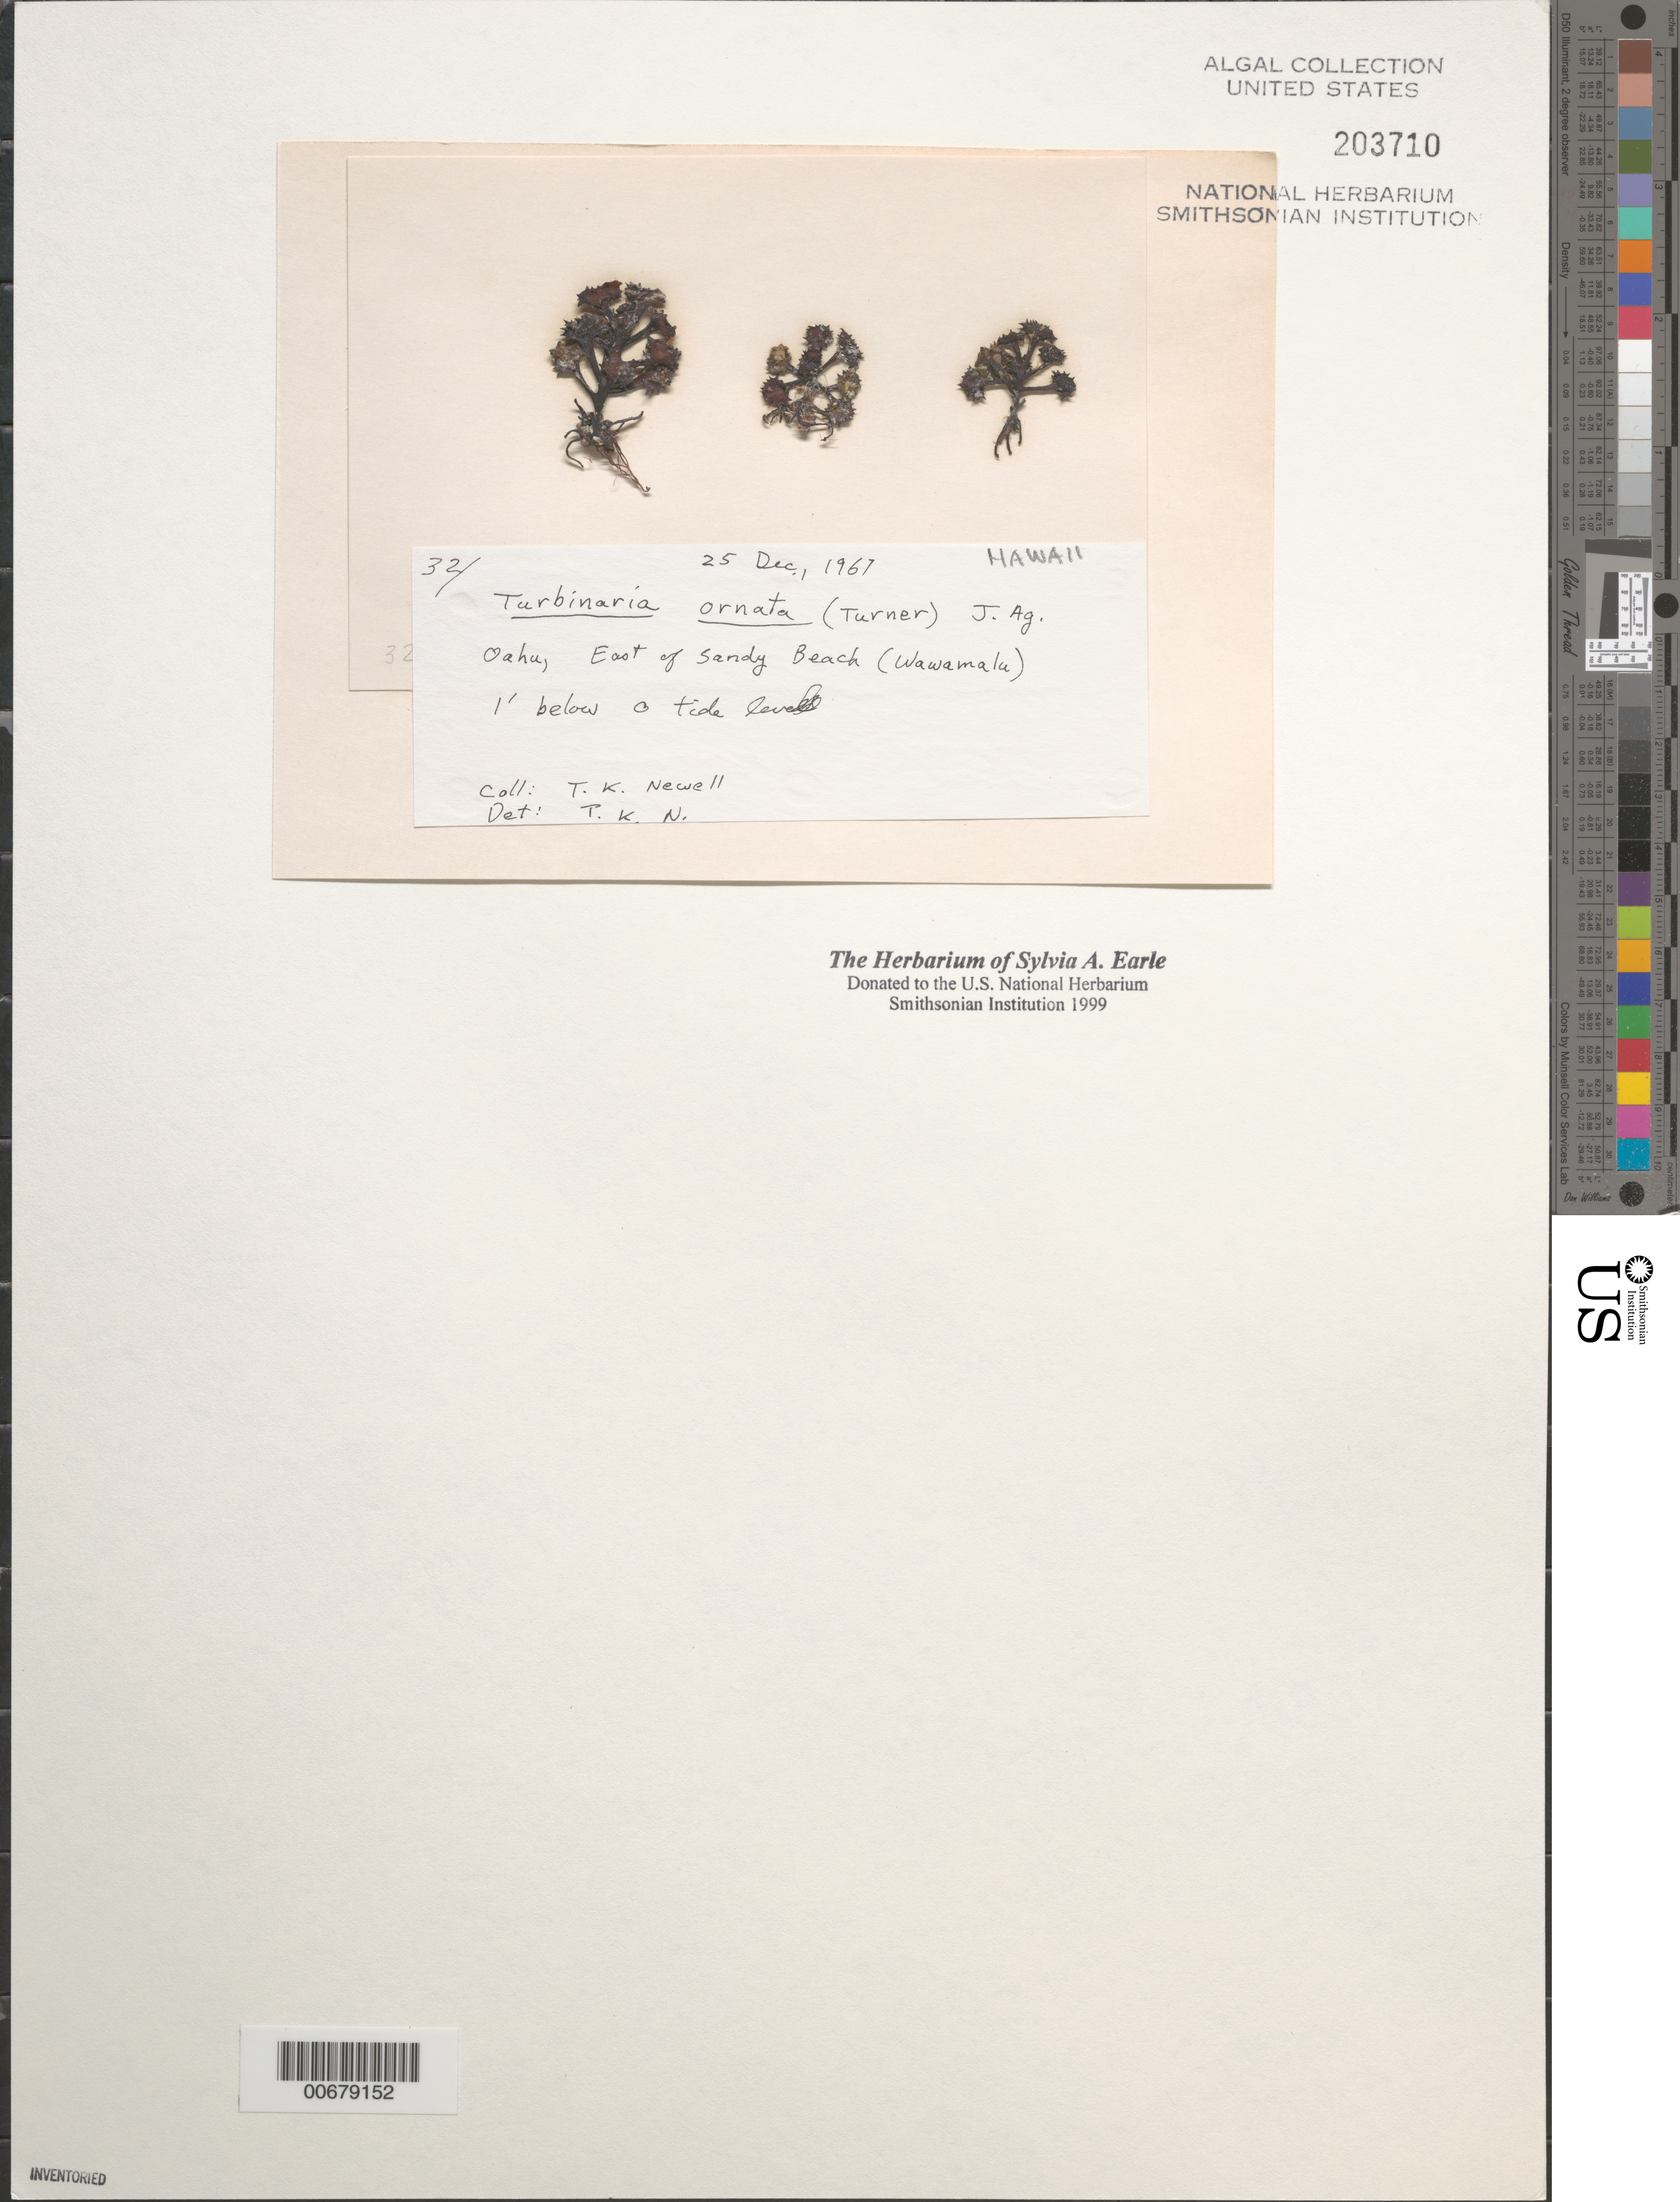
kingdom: Chromista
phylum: Ochrophyta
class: Phaeophyceae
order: Fucales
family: Sargassaceae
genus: Turbinaria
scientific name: Turbinaria ornata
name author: (Turner) J. Agardh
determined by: Newell, Thomas K.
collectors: T. K. Newell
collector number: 32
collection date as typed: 25 Dec 1967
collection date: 1967-12-25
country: United States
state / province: Hawaii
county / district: Honolulu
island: Oahu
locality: East of Sandy Beach (Wawamalu)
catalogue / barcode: US 203710